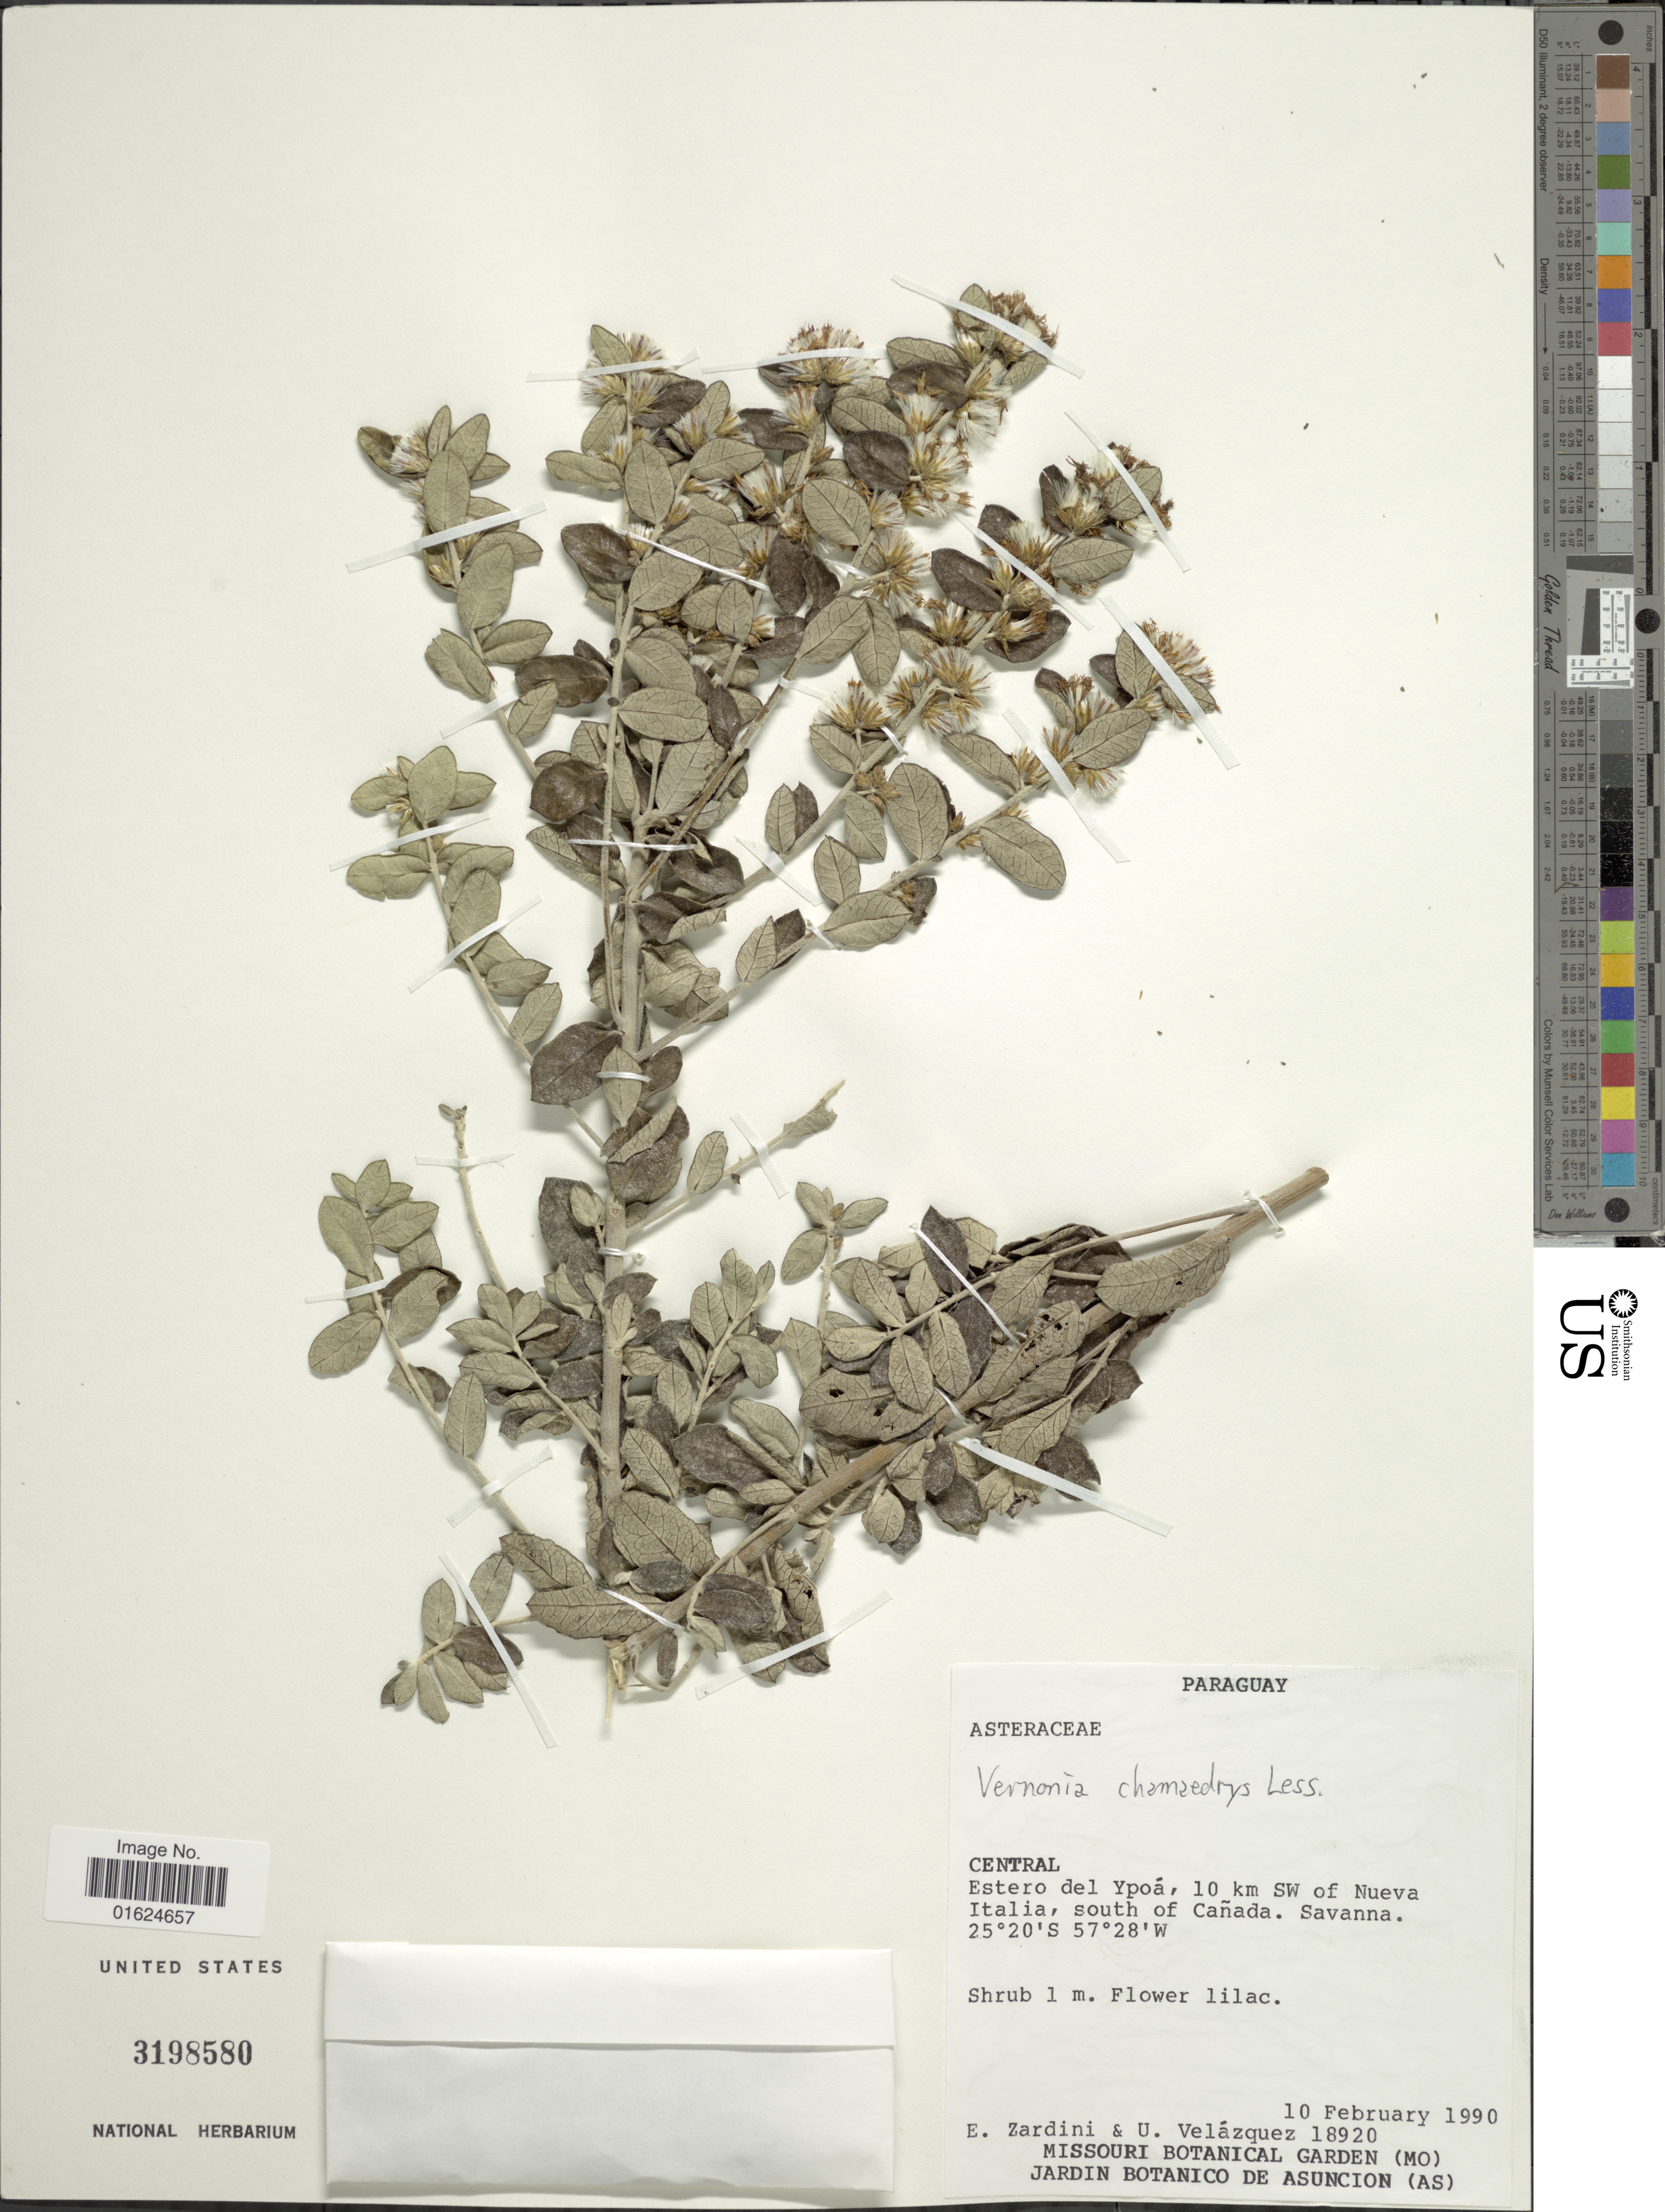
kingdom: Plantae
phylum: Tracheophyta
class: Magnoliopsida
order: Asterales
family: Asteraceae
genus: Vernonanthura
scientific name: Vernonanthura chamaedrys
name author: (Less.) H. Rob.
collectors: E. M. Zardini & U. Velázquez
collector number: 18920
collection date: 1990-02-10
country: Paraguay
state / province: Central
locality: Estero del Ypoá, 10 km SW of Nueva Italia, south of Cañada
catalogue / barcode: US 3198580